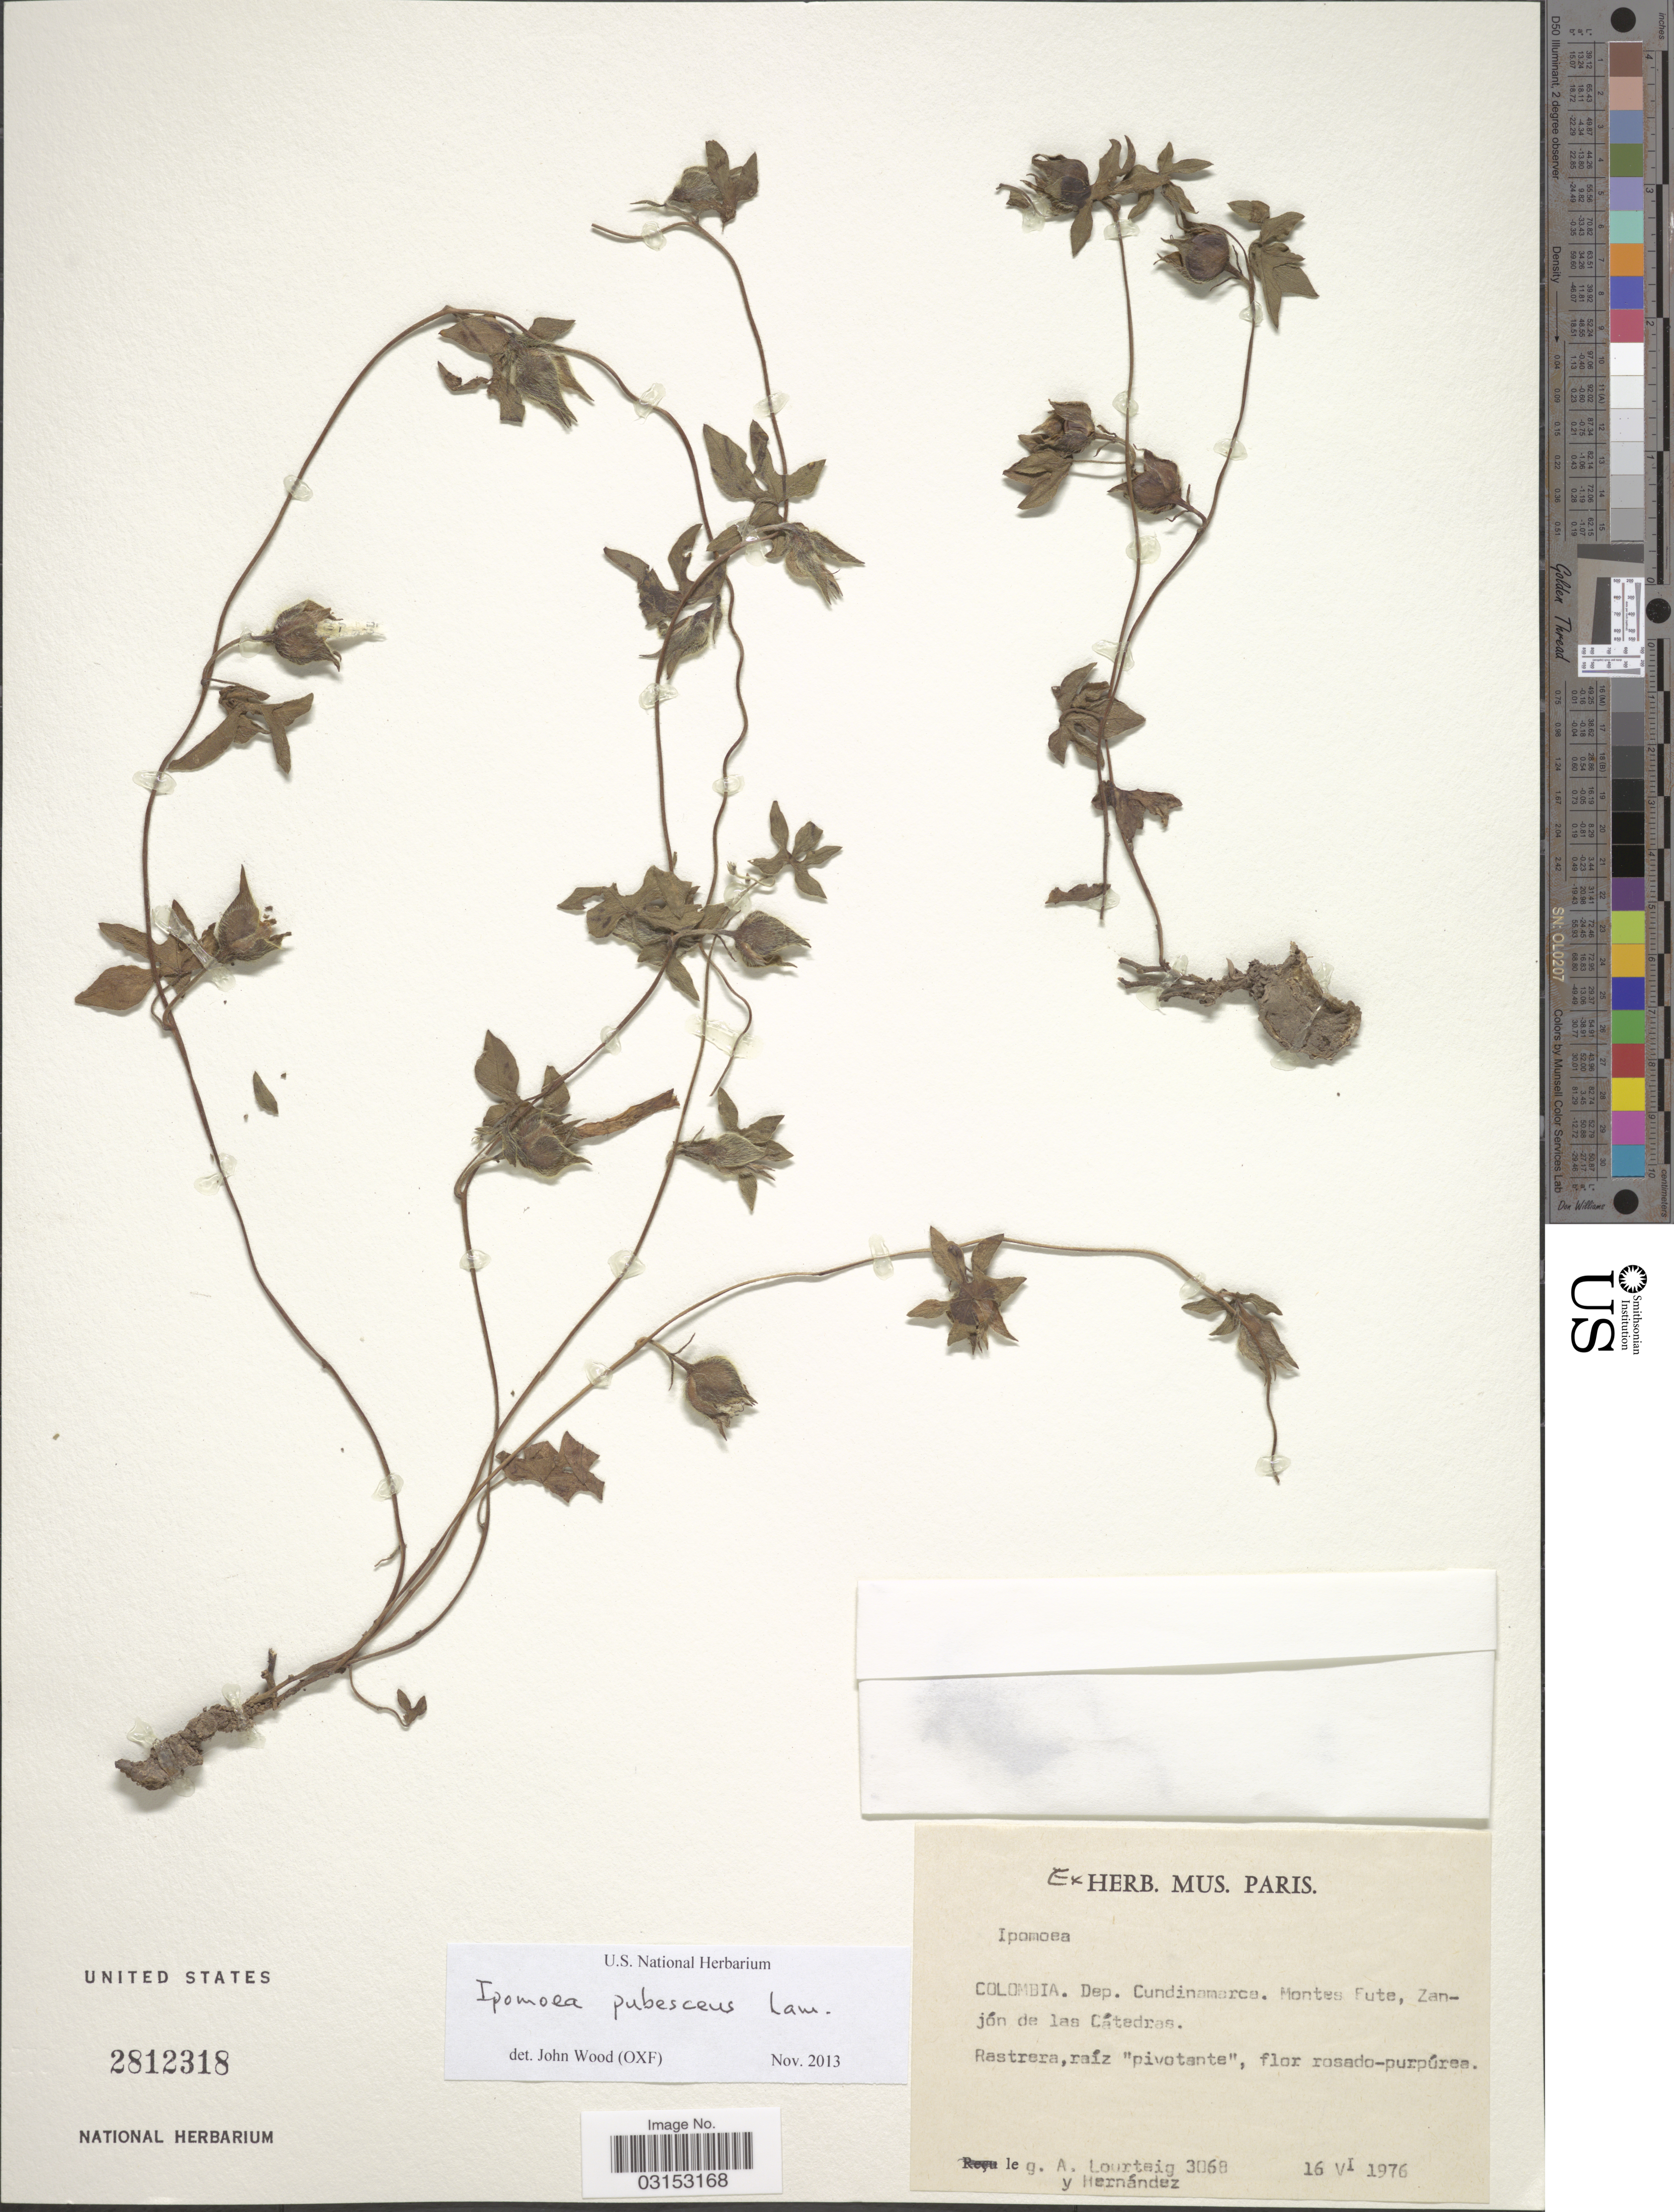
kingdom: Plantae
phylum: Tracheophyta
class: Magnoliopsida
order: Solanales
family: Convolvulaceae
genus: Ipomoea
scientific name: Ipomoea pubescens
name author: Lam.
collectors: A. Lourteig & -- Hernandez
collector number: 3068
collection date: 1976-06-16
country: Colombia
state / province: Cundinamarca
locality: Dep. Cundinamarca. Montes Fute, Zanjón de las Cátedras.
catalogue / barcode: US 2812318